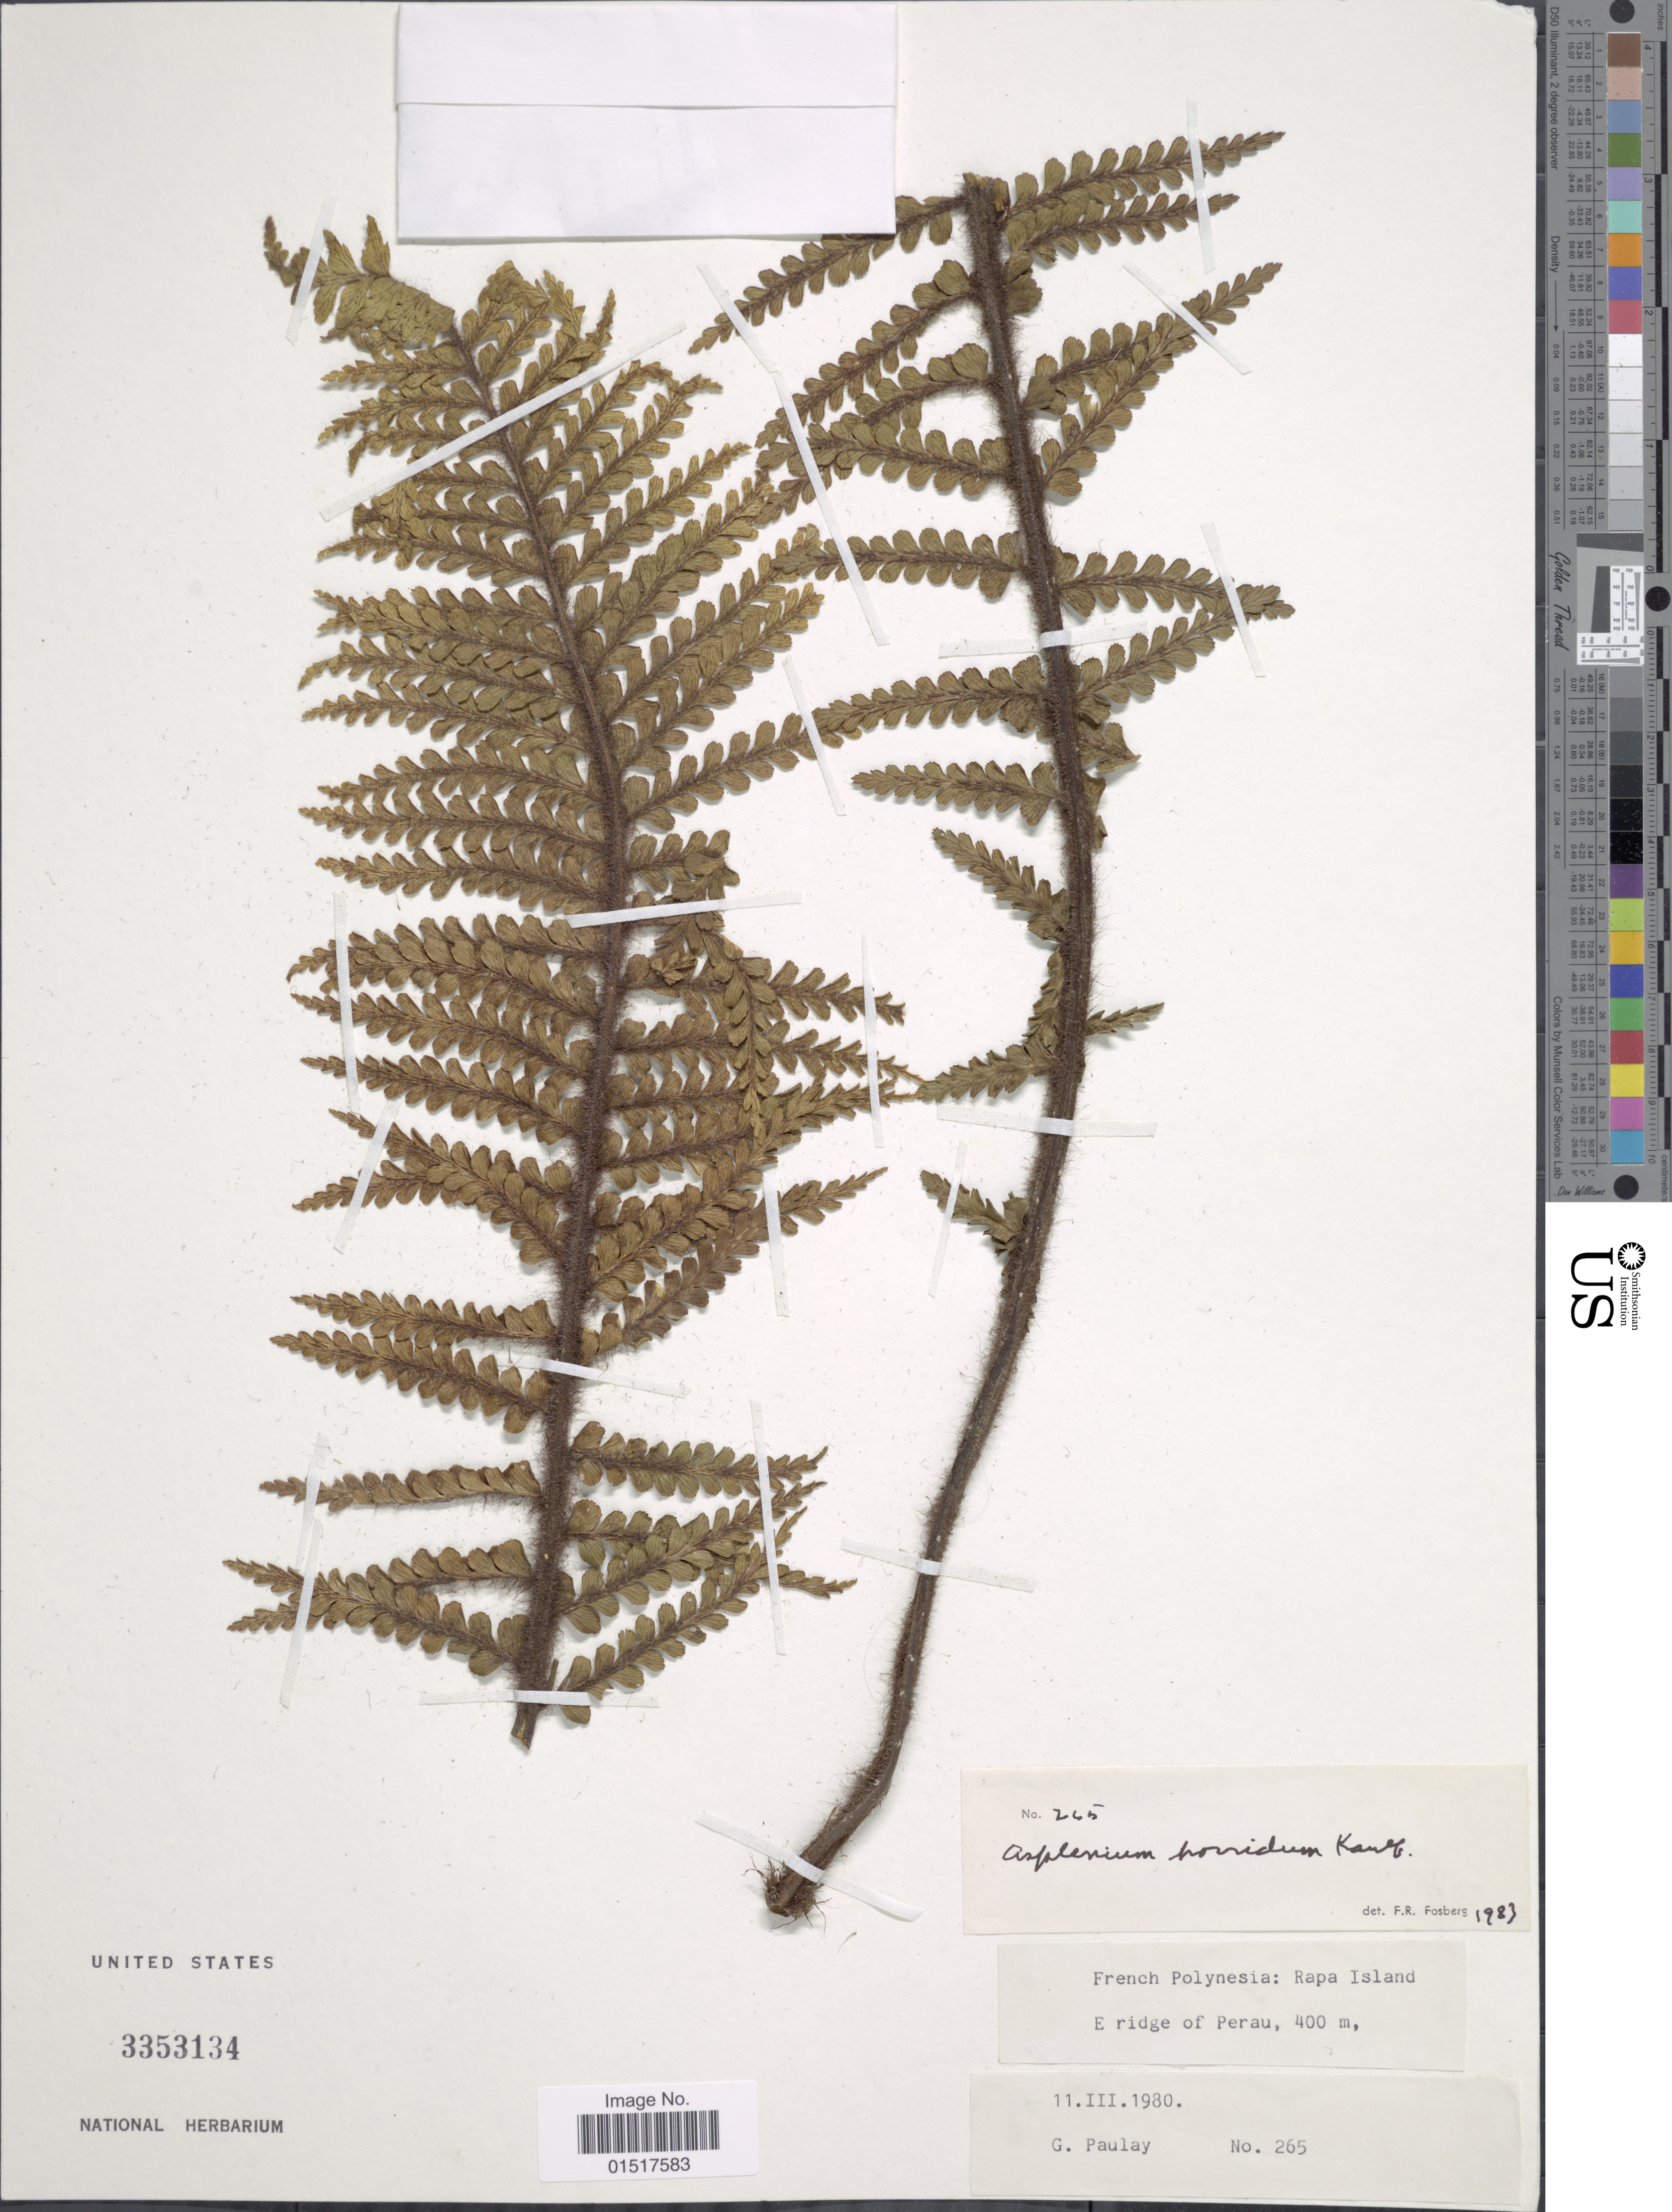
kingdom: Plantae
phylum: Tracheophyta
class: Polypodiopsida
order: Polypodiales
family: Aspleniaceae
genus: Asplenium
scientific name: Asplenium horridum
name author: Kaulf.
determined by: Salgado, A. E.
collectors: G. Paulay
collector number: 265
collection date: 1980-03-11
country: French Polynesia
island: Rapa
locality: Rapa Island, E ridge of Perau.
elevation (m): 400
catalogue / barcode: US 3353134